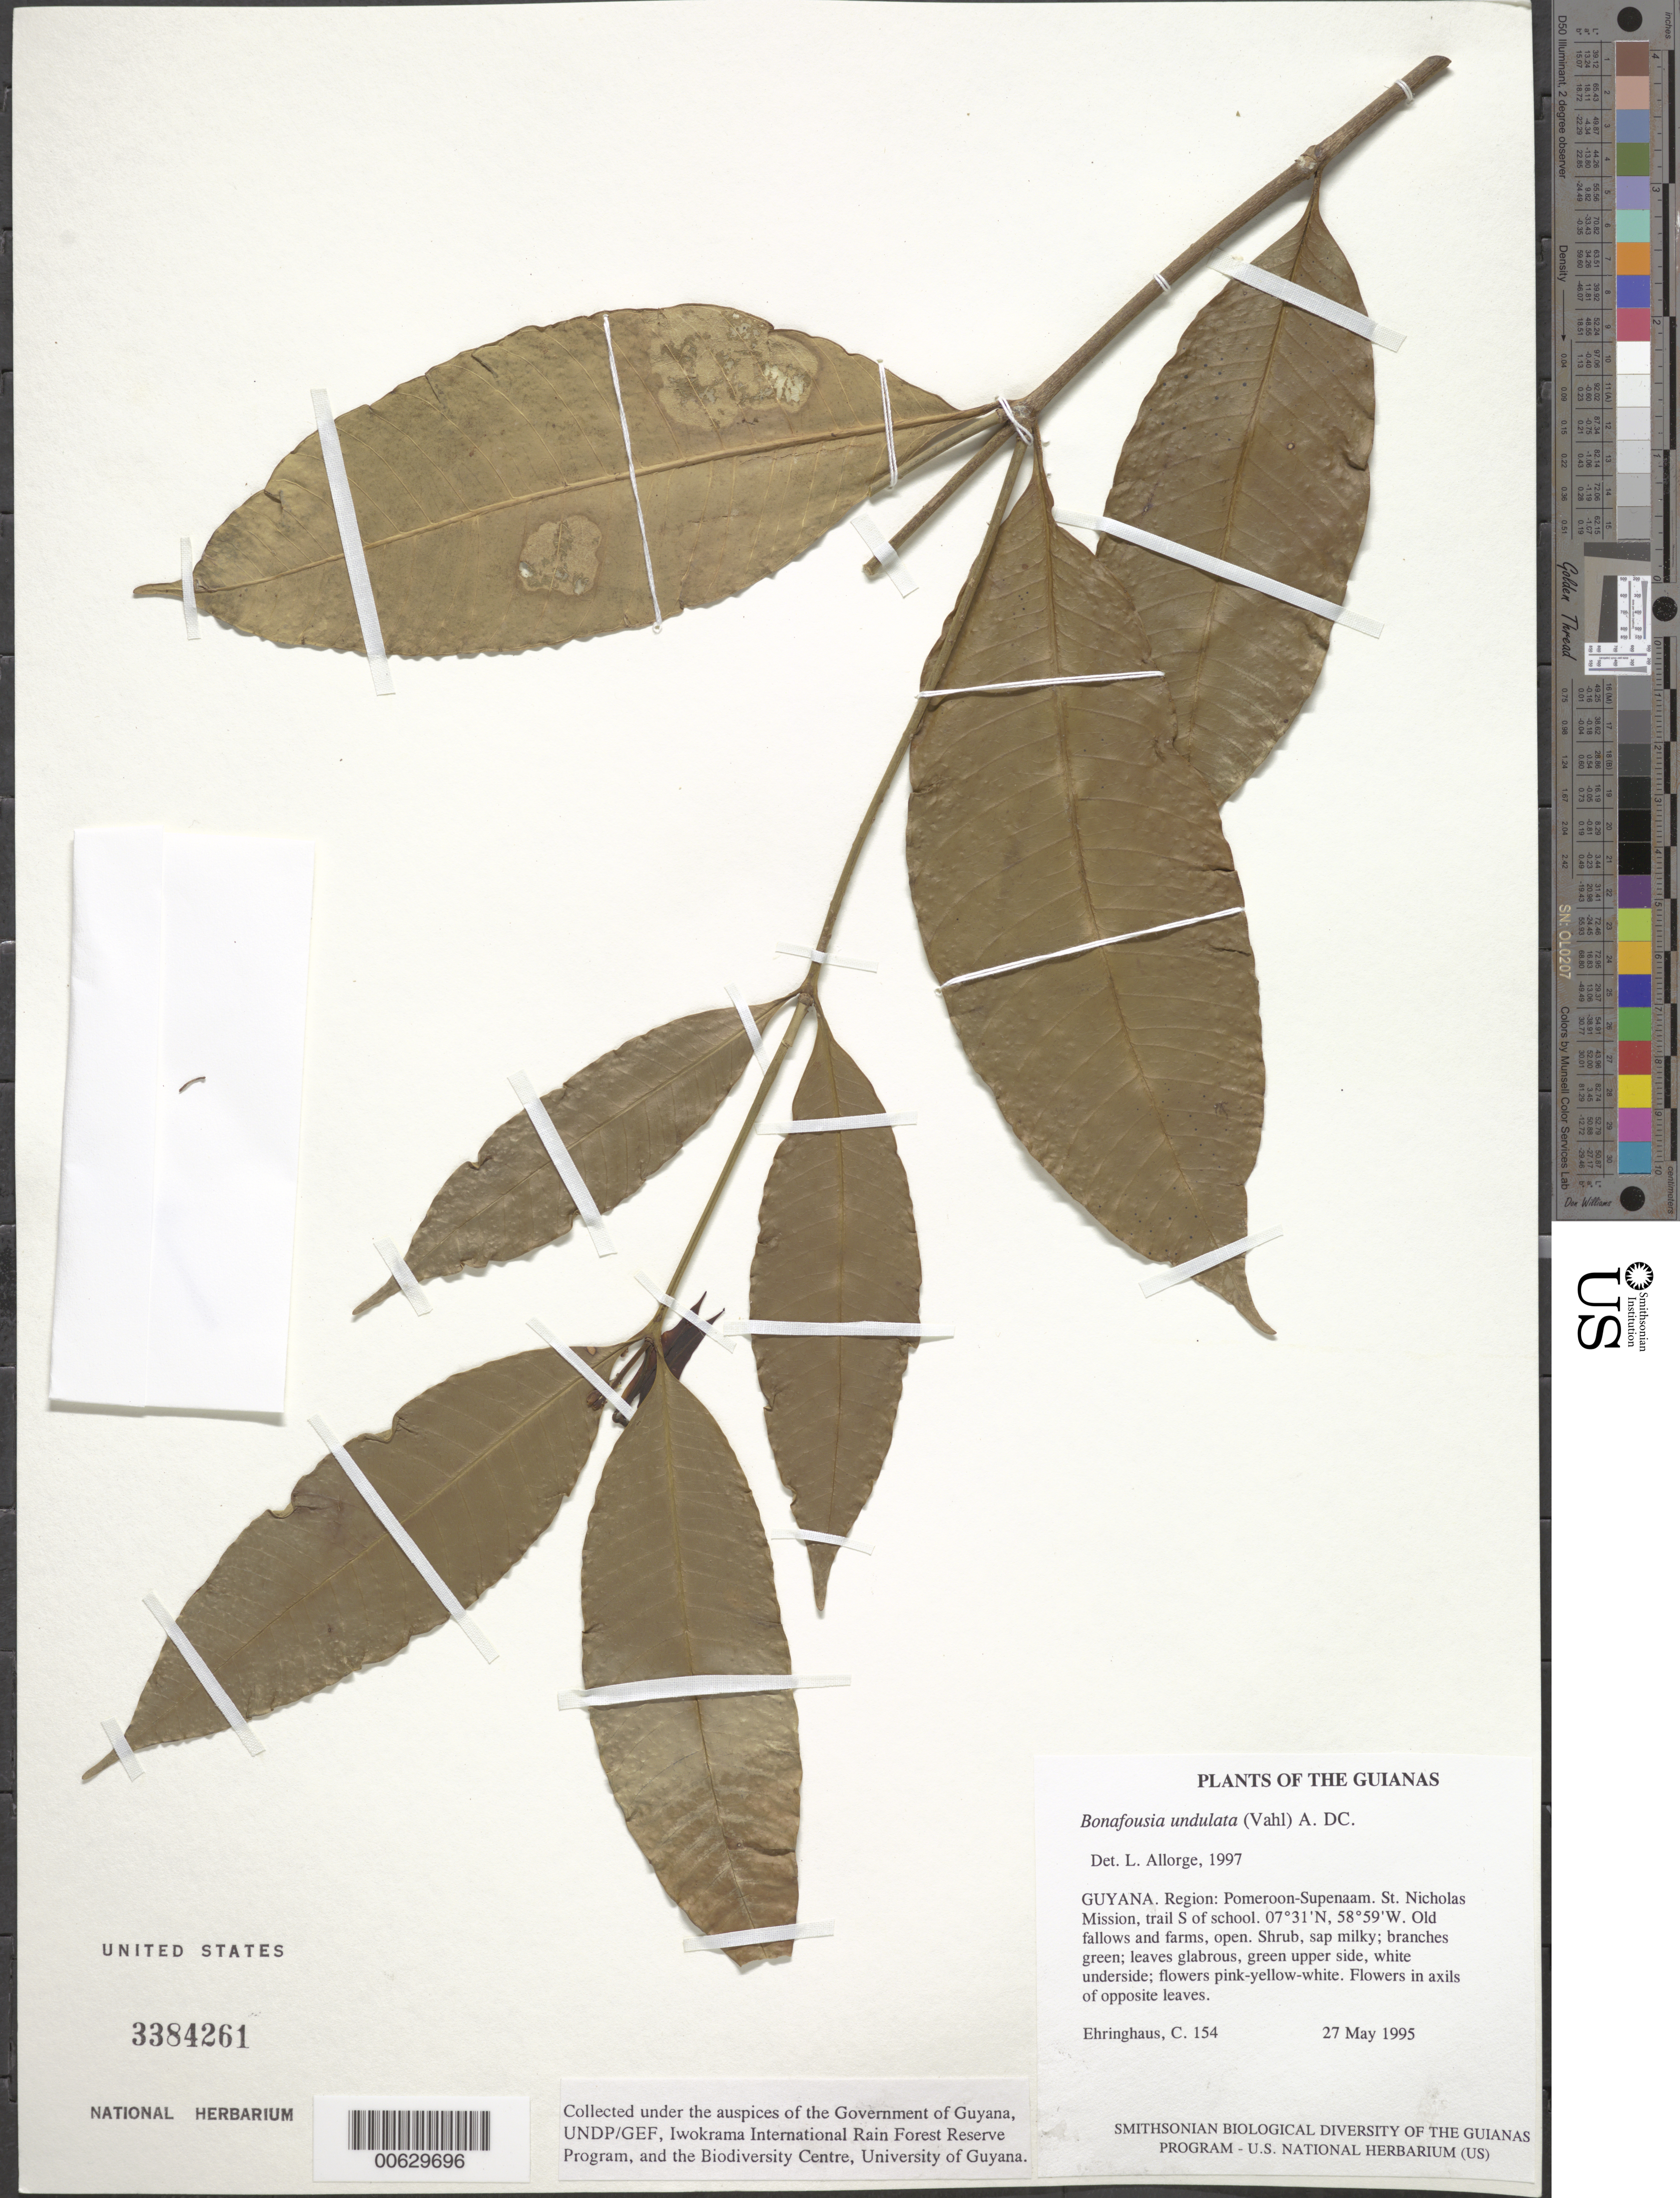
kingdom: Plantae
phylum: Tracheophyta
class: Magnoliopsida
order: Gentianales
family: Apocynaceae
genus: Bonafousia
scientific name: Bonafousia undulata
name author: (Vahl) A. DC.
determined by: Allorge, L.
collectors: C. Ehringhaus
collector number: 154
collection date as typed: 27 May 1995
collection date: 1995-05-27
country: Guyana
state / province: Pomeroon-Supenaam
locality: St. Nicholas Mission, trail S of school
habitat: Old fallows and farms, open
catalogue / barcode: US 3384261